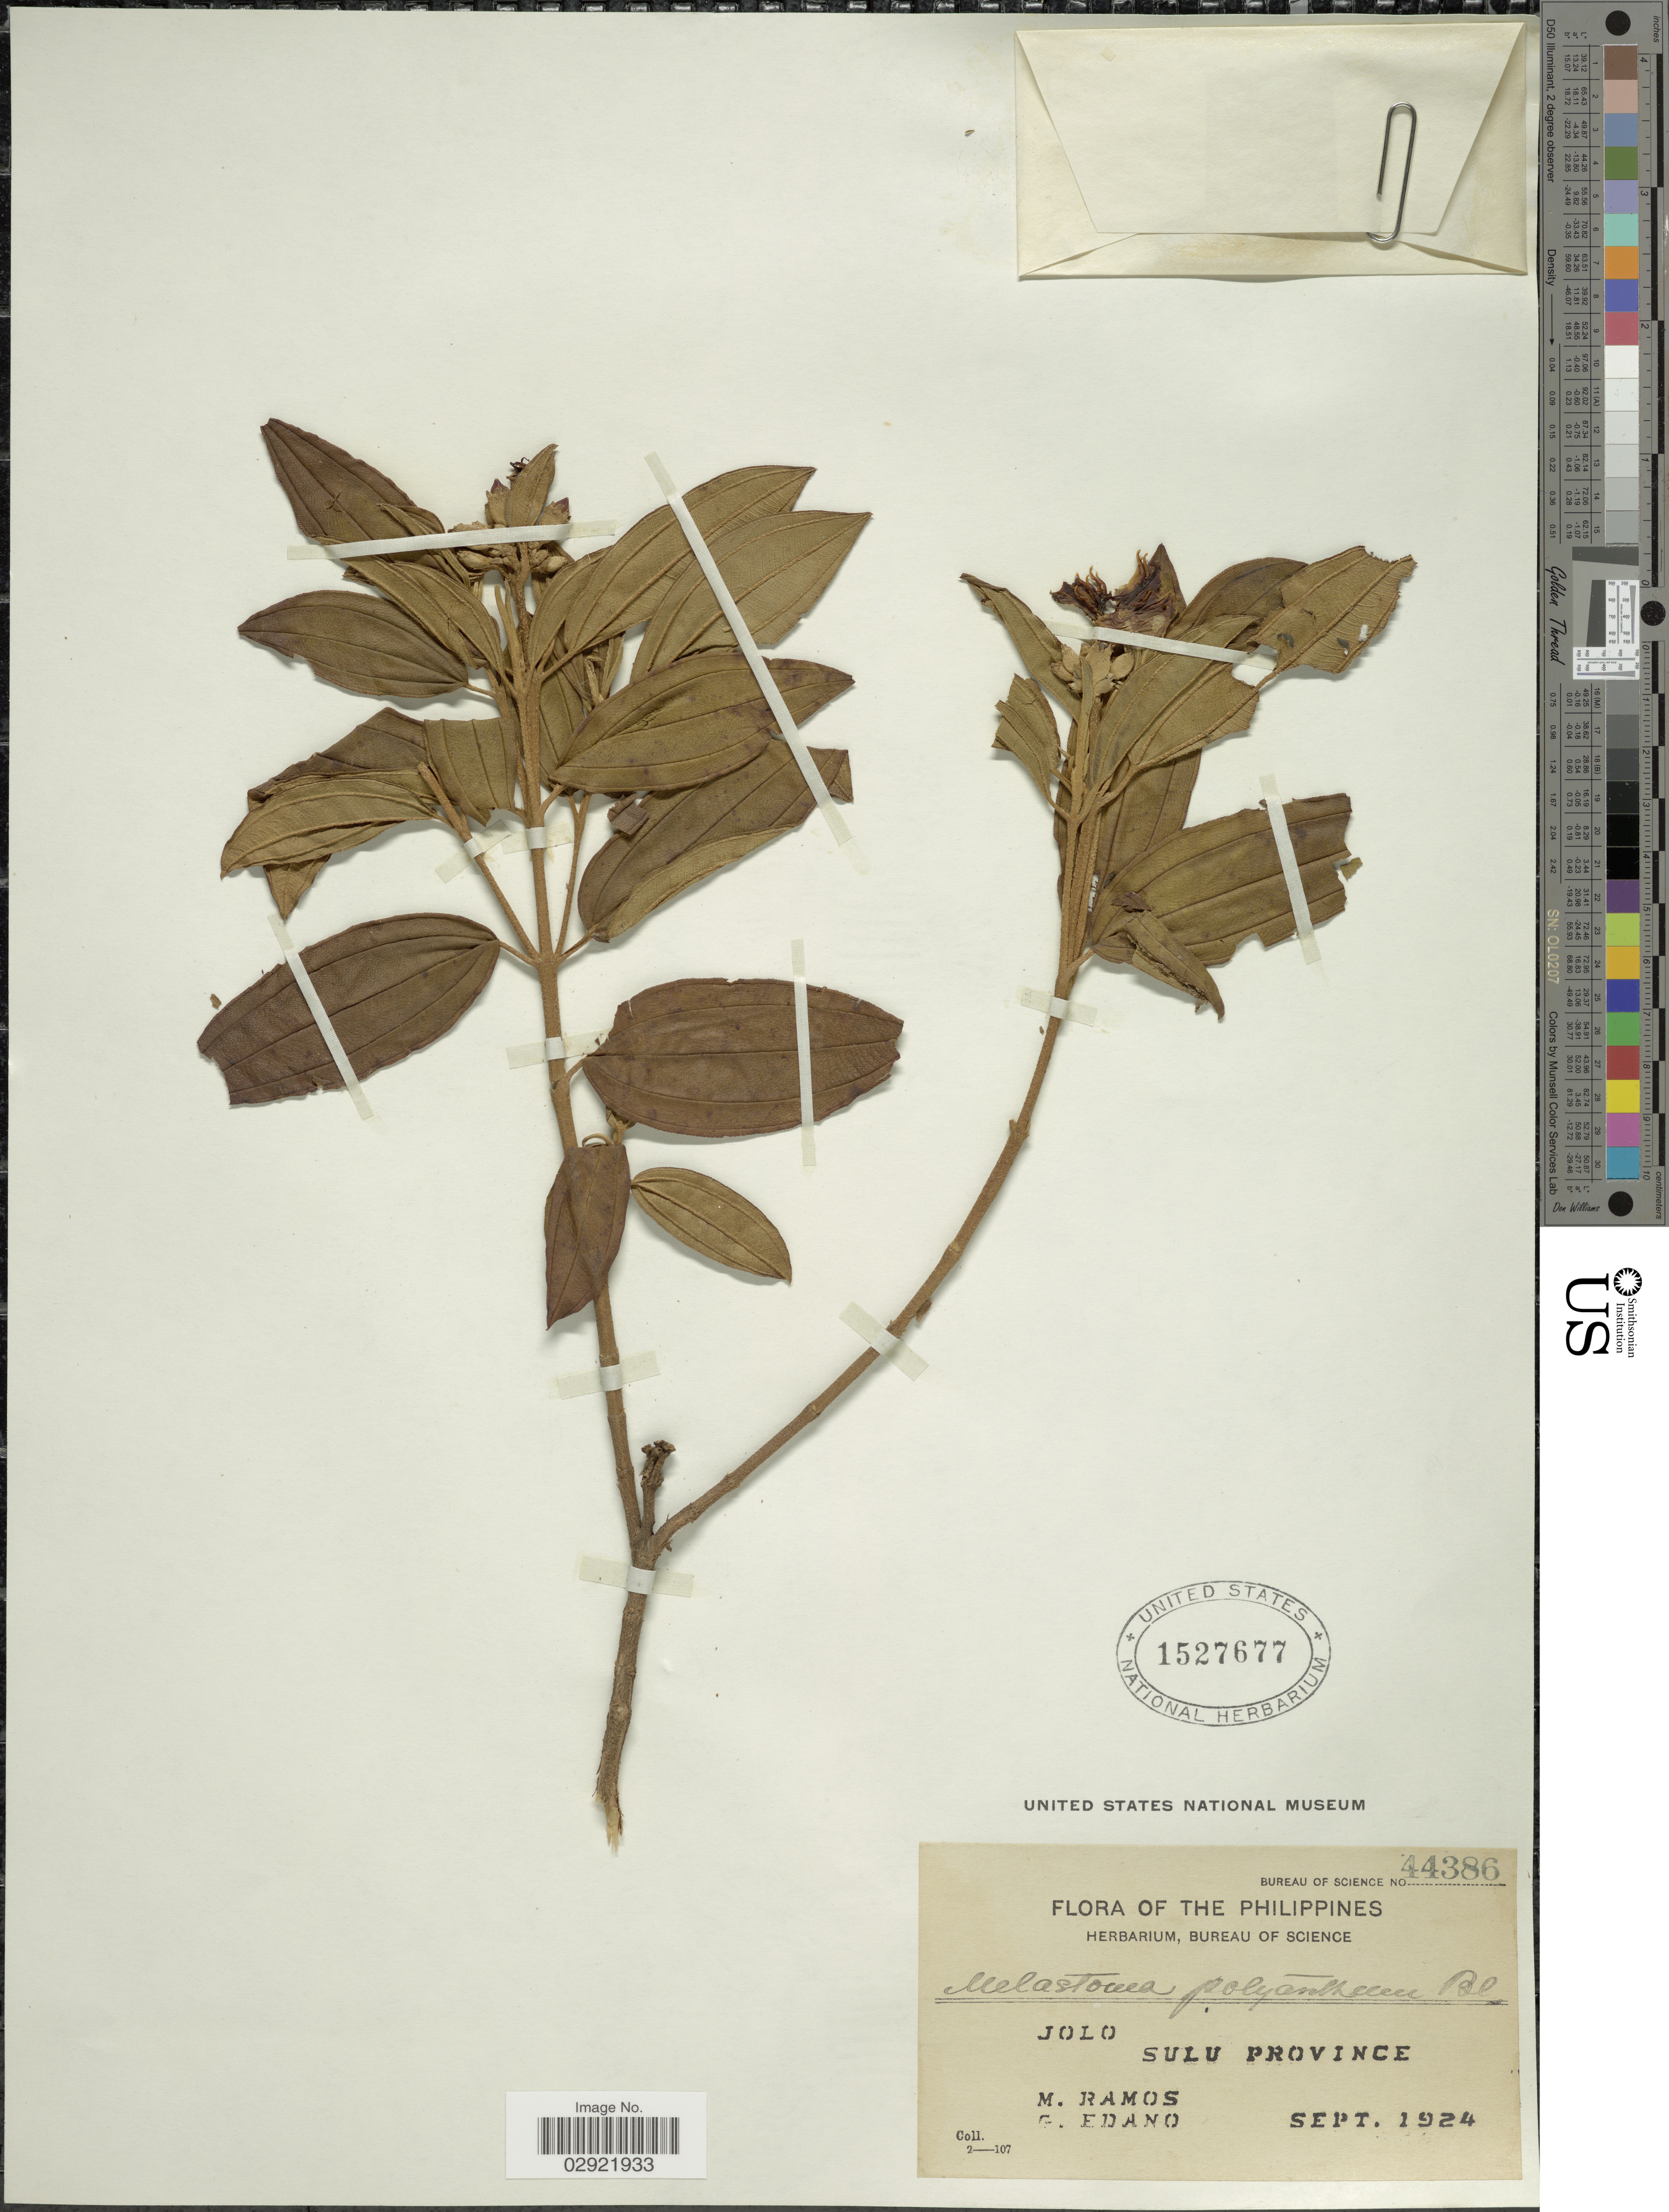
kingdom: Plantae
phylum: Tracheophyta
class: Magnoliopsida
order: Myrtales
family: Melastomataceae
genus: Melastoma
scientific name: Melastoma malabathricum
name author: L.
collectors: M. Ramos & G. Edaño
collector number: Bureau of Science 44386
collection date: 1924-09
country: Philippines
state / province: Muslim Mindanao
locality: Jolo, Sulu Province.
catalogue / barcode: US 1527677